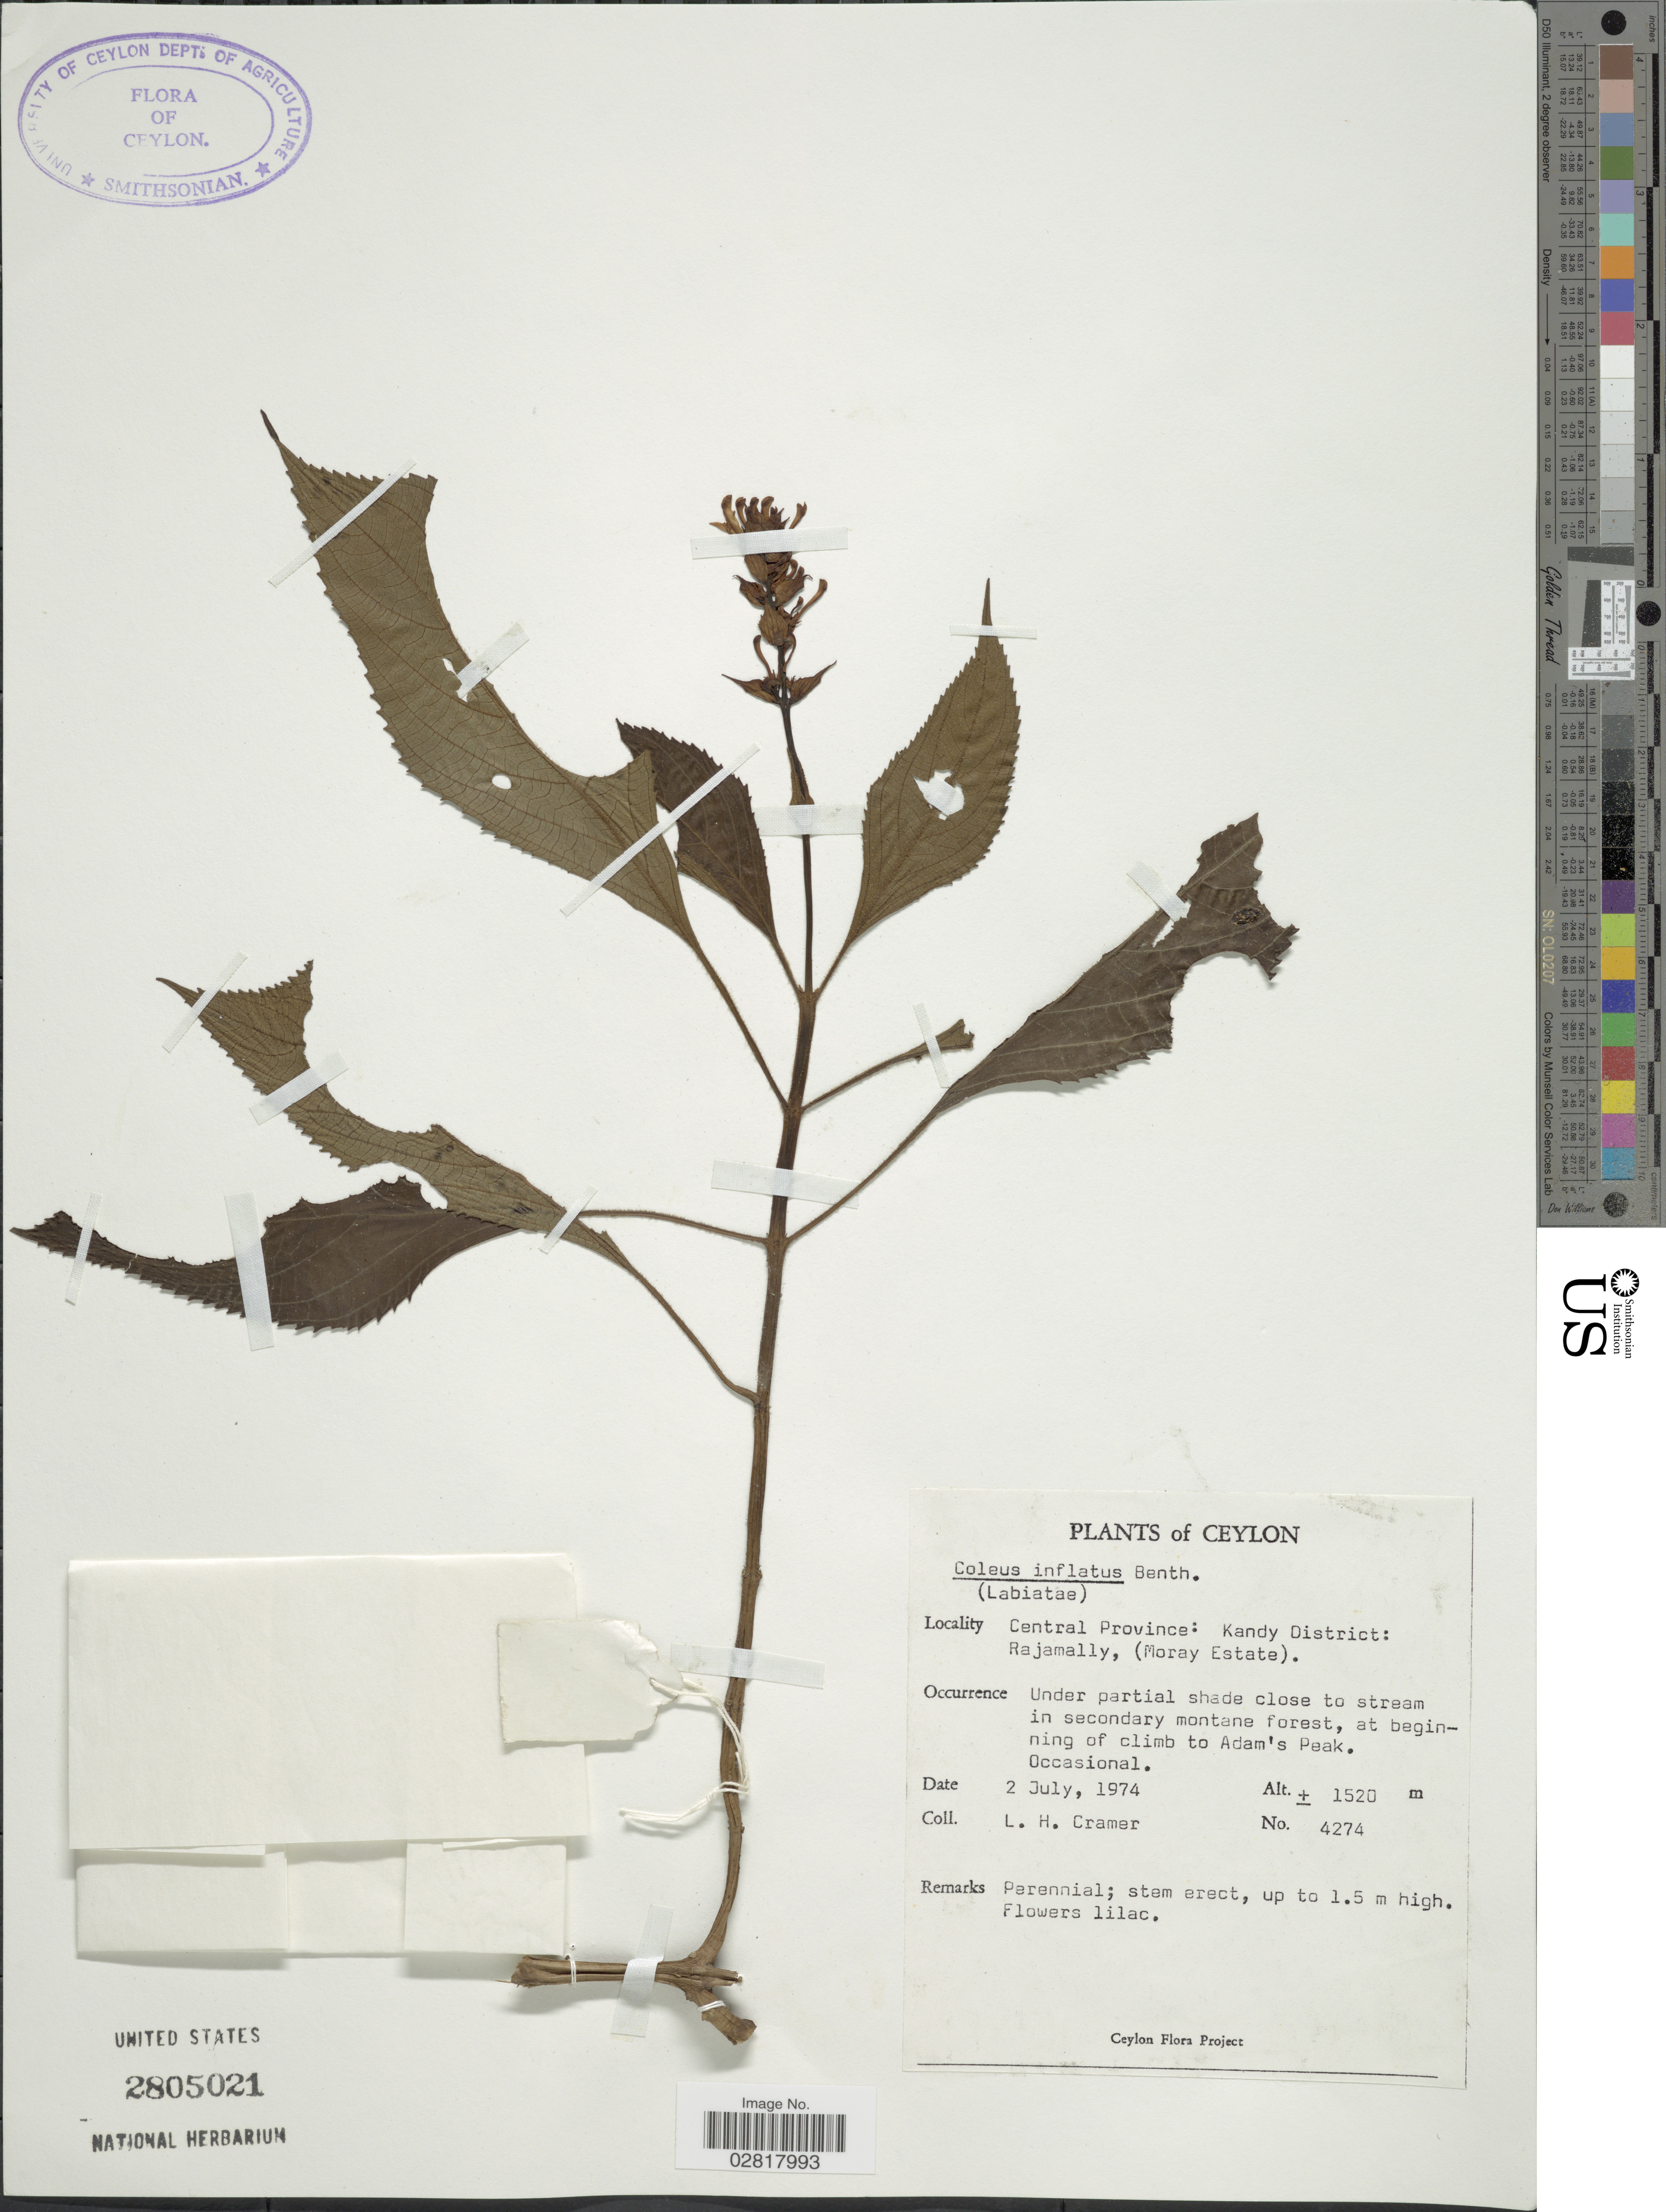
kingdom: Plantae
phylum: Tracheophyta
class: Magnoliopsida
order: Lamiales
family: Lamiaceae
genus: Plectranthus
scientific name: Plectranthus inflatus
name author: (Benth.) R.H. Willemse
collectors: L. H. Cramer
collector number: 4274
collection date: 1974-07-02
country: Sri Lanka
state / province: Central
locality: Ceylon, Kandy District: Rajamally, (Moray Estate), at beginning of climb to Adam's Peak.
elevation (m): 1520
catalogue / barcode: US 2805021